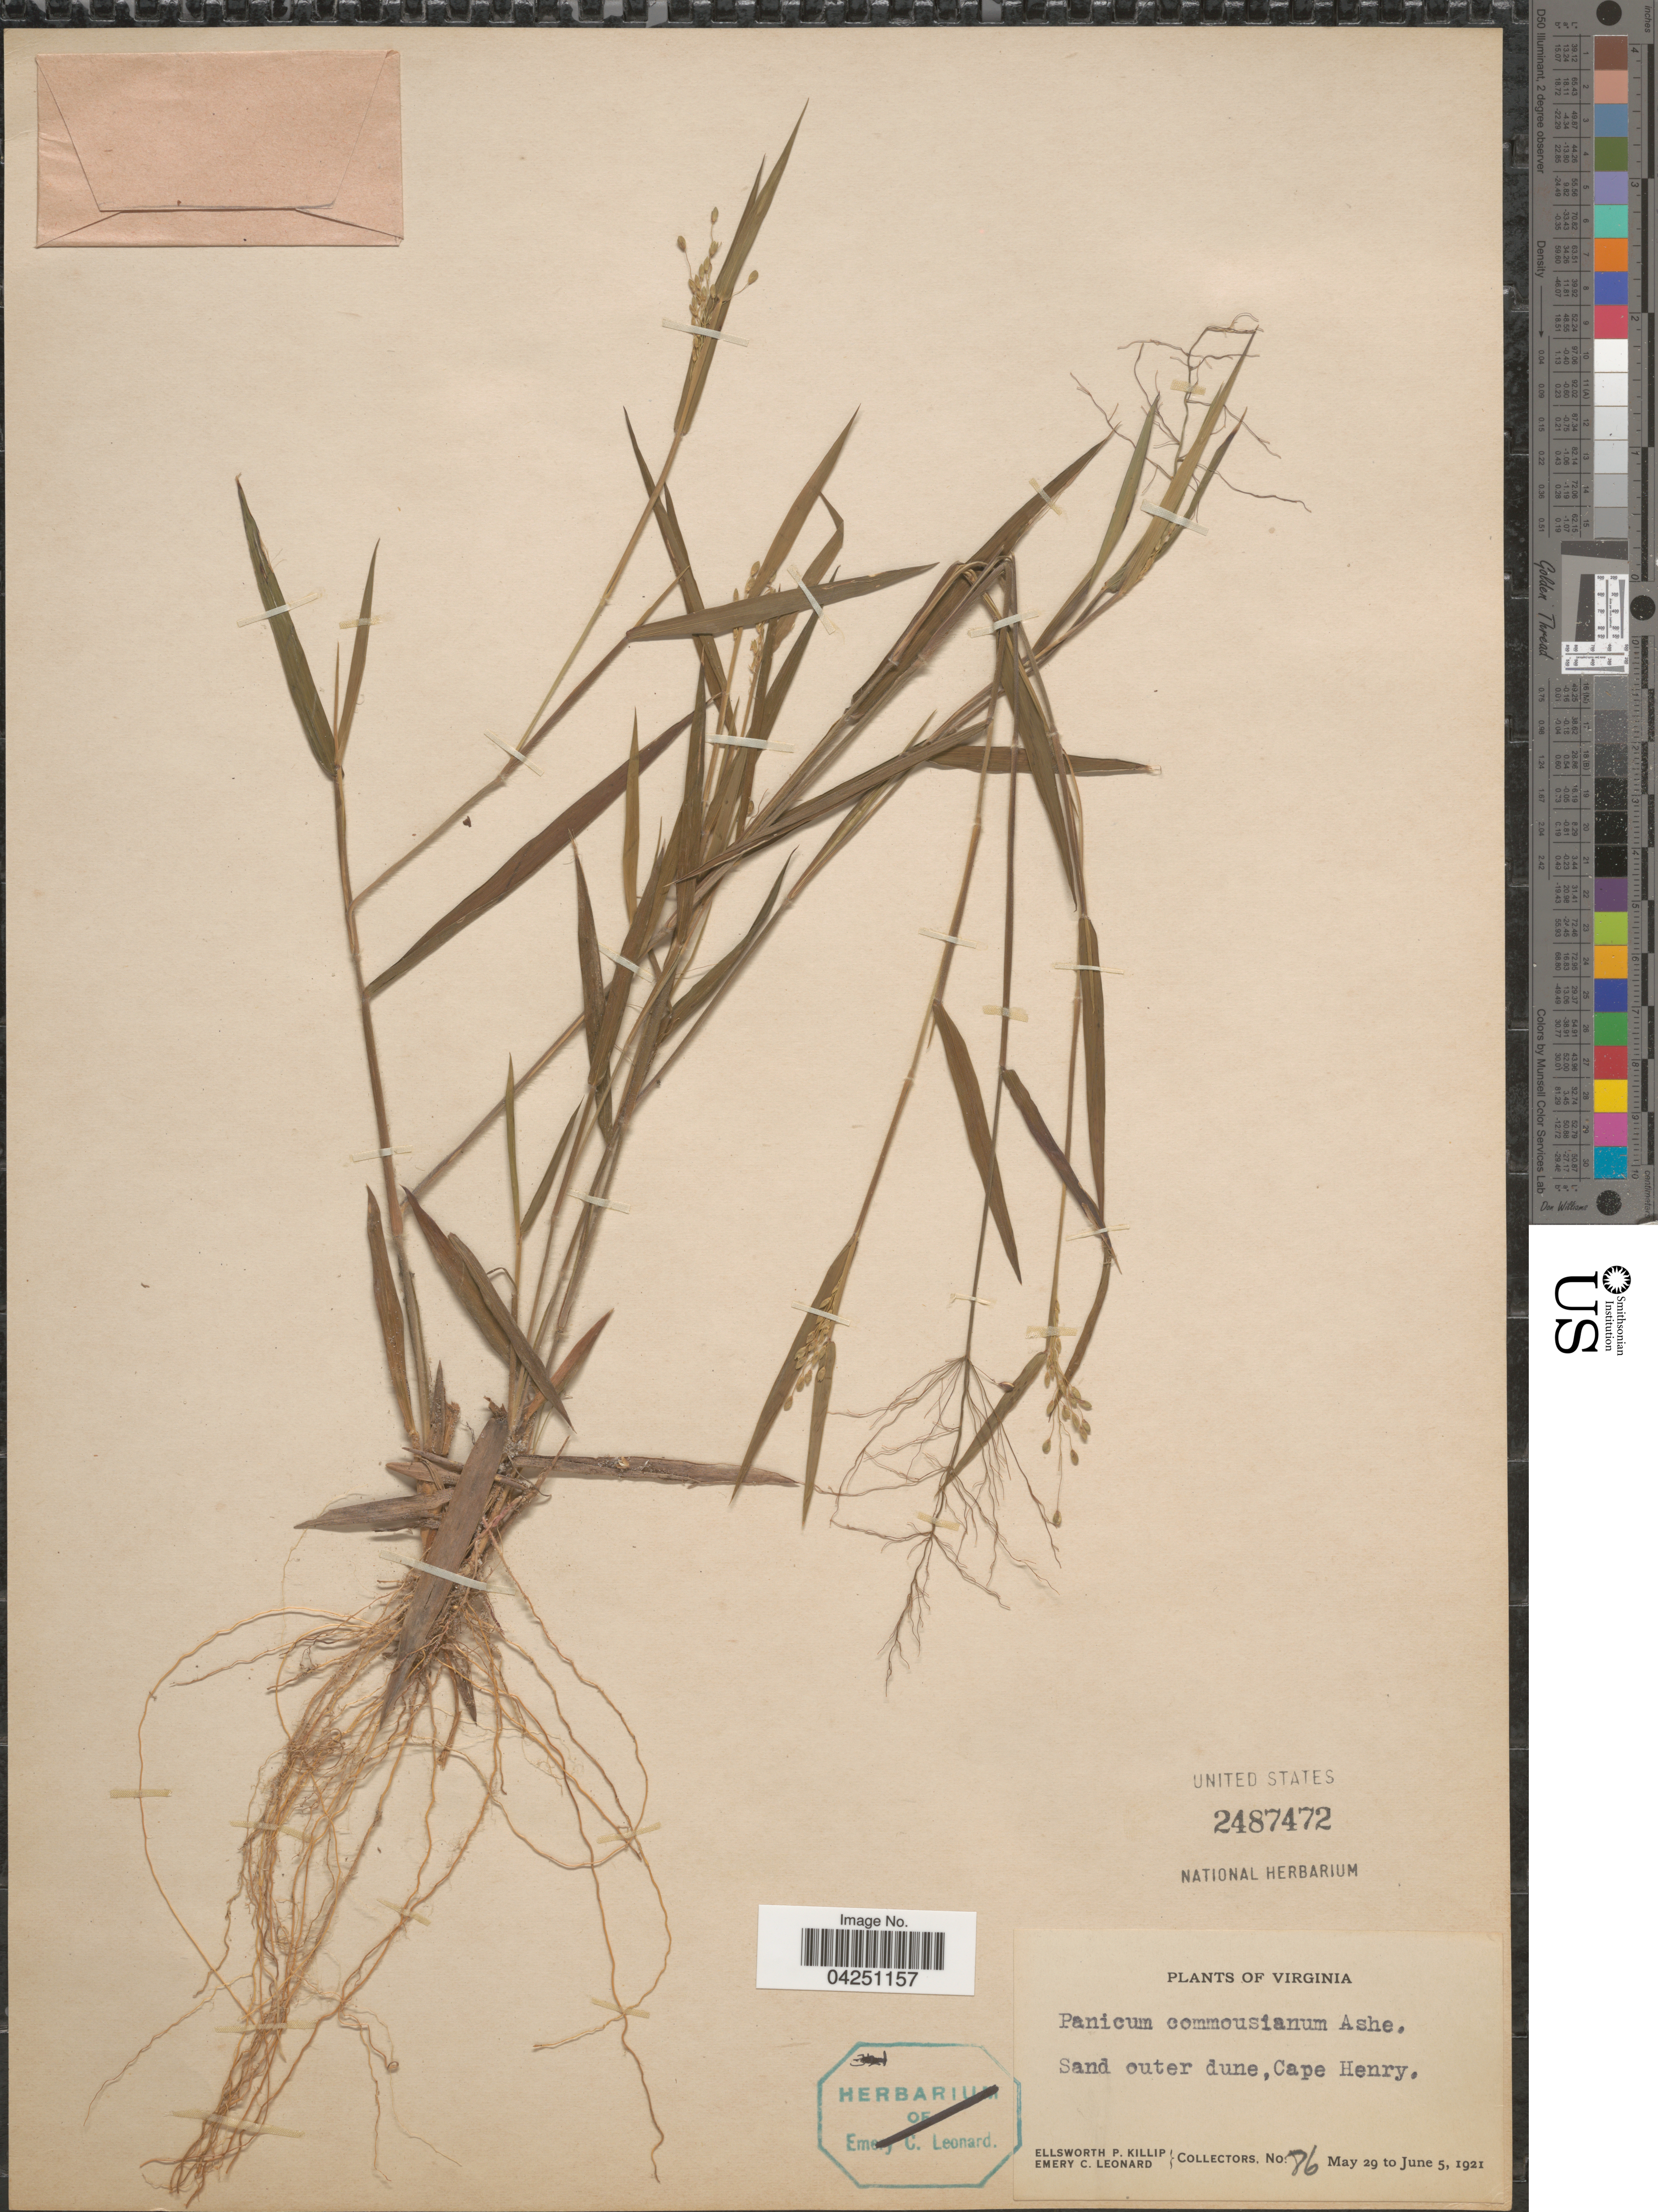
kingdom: Plantae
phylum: Tracheophyta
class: Liliopsida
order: Poales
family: Poaceae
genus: Dichanthelium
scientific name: Dichanthelium acuminatum var. acuminatum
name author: (Sw.) Gould & C.A. Clark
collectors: E. P. Killip & E. C. Leonard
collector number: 86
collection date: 1921-05-29/1921-06-05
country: United States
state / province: Virginia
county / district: City of Virginia Beach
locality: Sand outer dune,Cape Henry.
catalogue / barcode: US 2487472